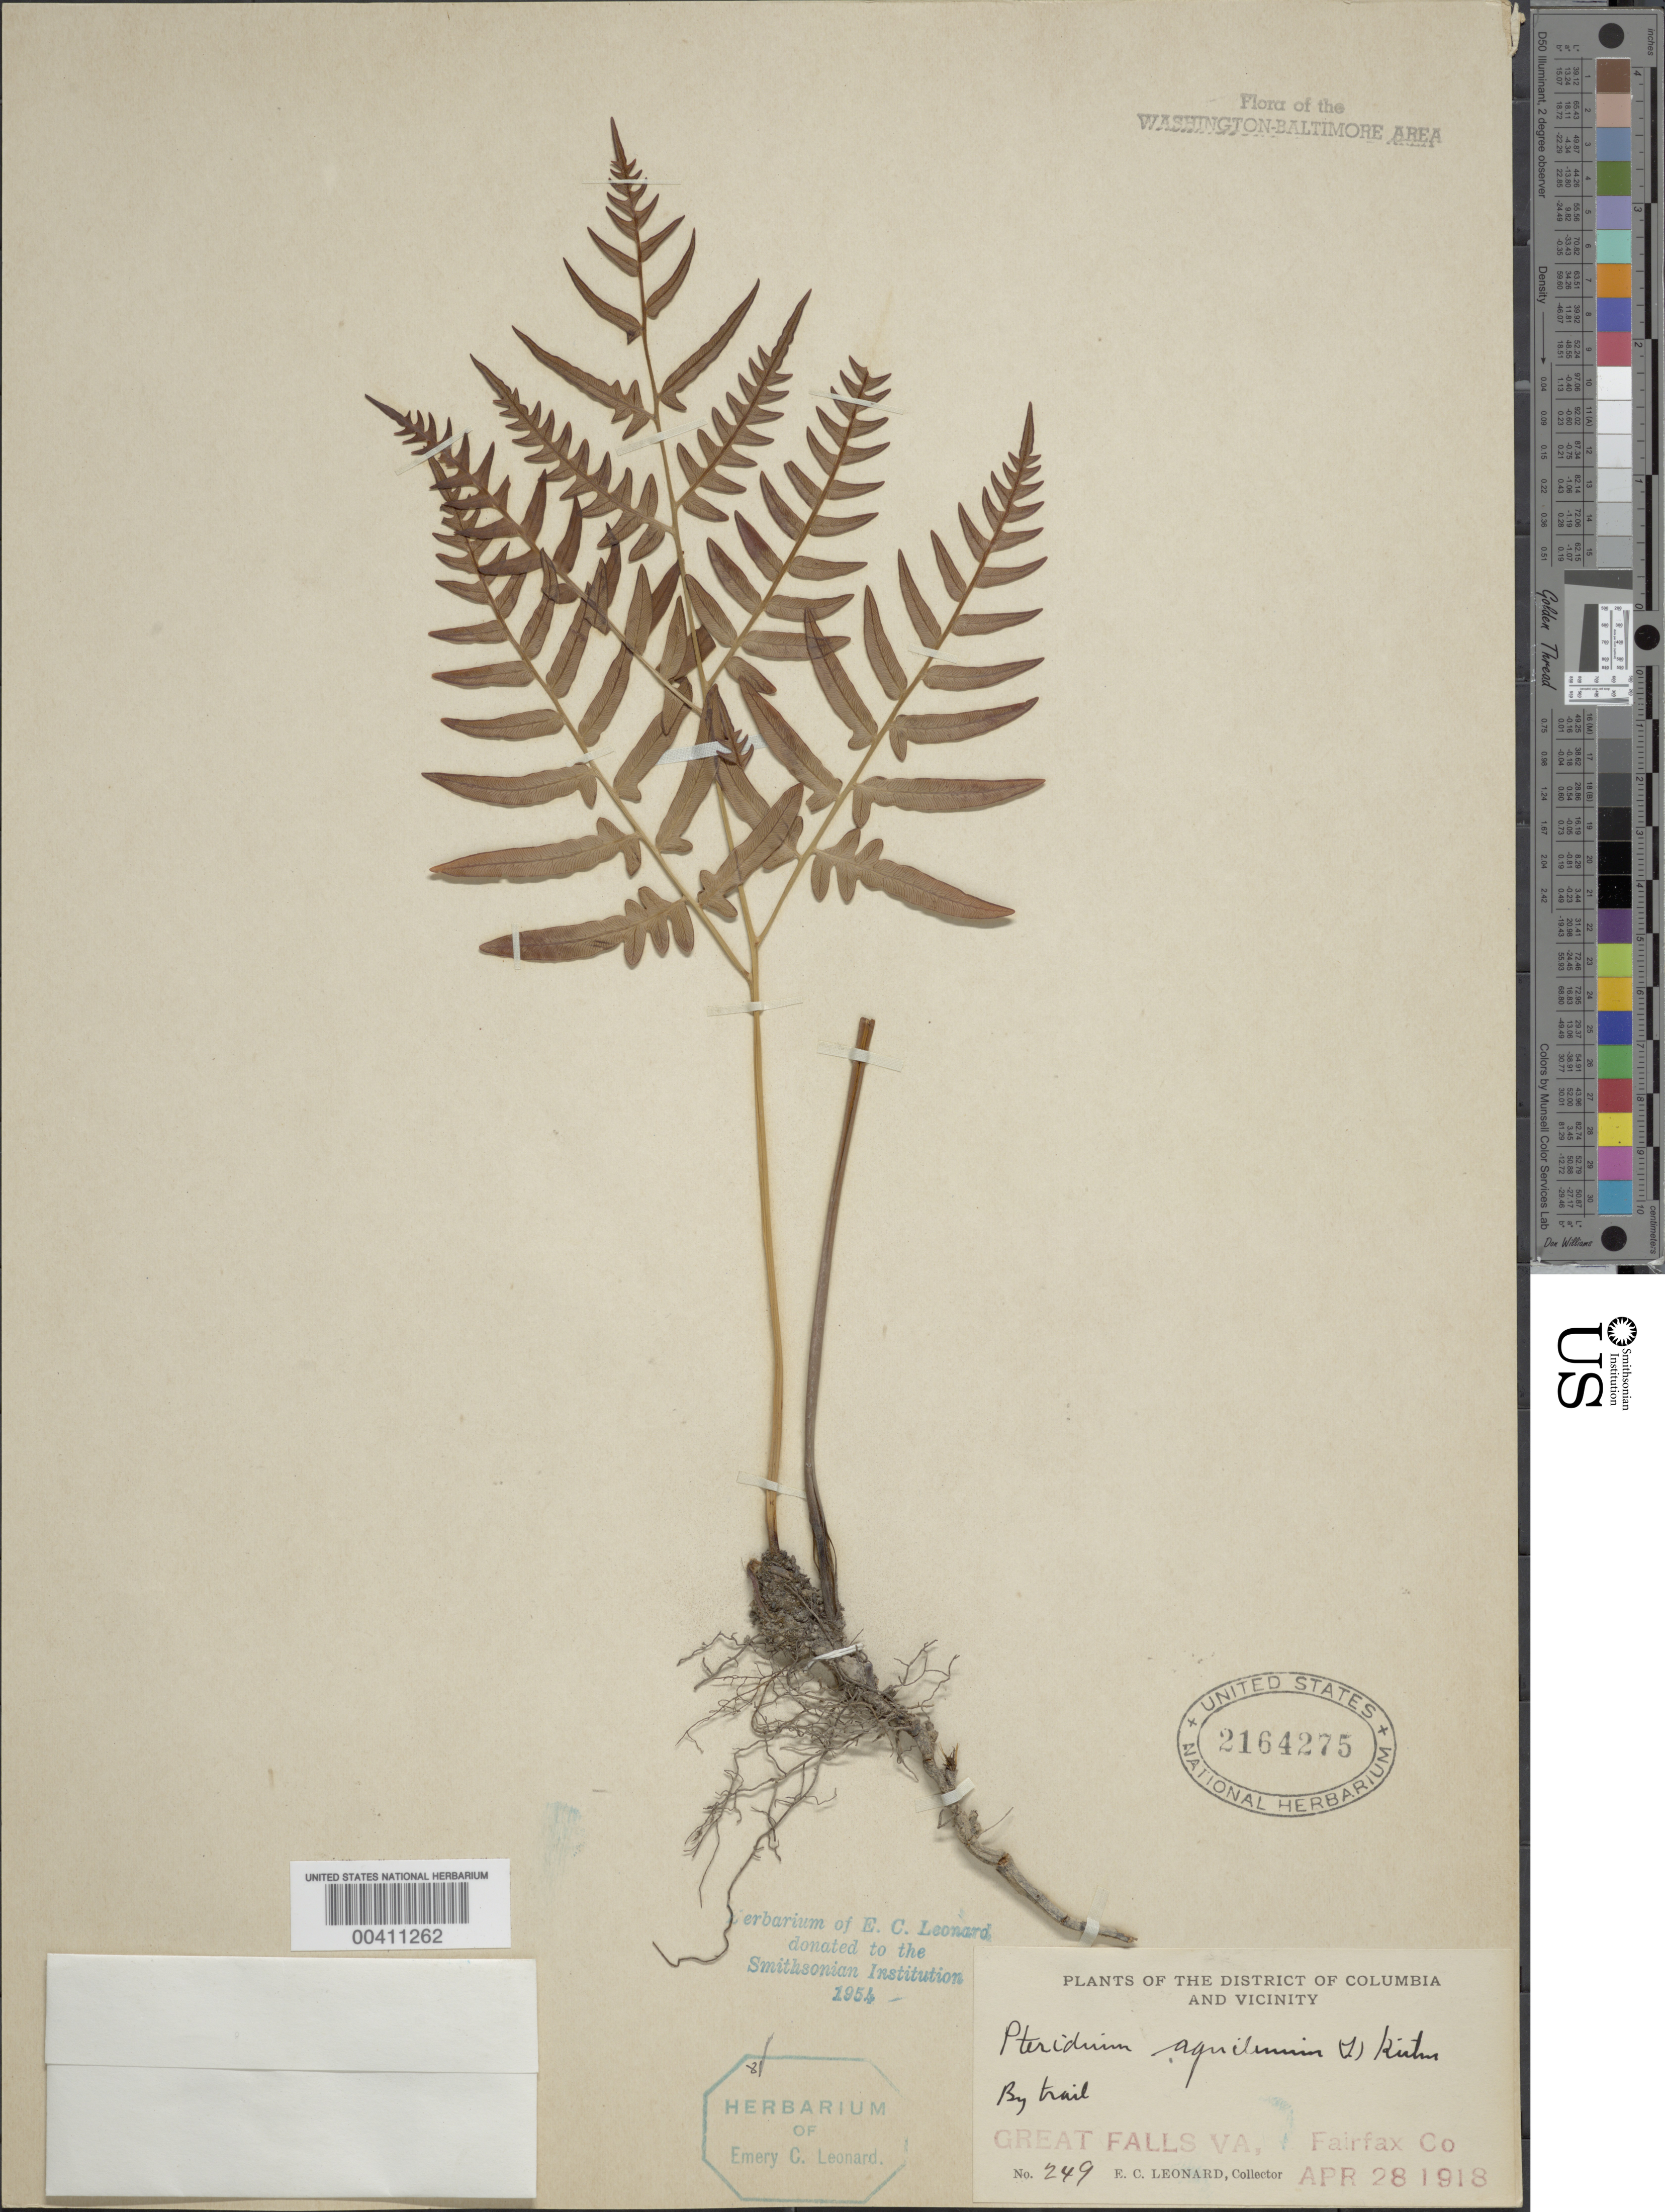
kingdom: Plantae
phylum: Tracheophyta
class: Polypodiopsida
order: Polypodiales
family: Dennstaedtiaceae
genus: Pteridium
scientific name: Pteridium aquilinum var. latiusculum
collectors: E. C. Leonard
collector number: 249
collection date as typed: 28 Apr 1918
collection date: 1918-04-28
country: United States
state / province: Virginia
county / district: Fairfax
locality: Great Falls C. and O. Canal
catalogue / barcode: US 2164275